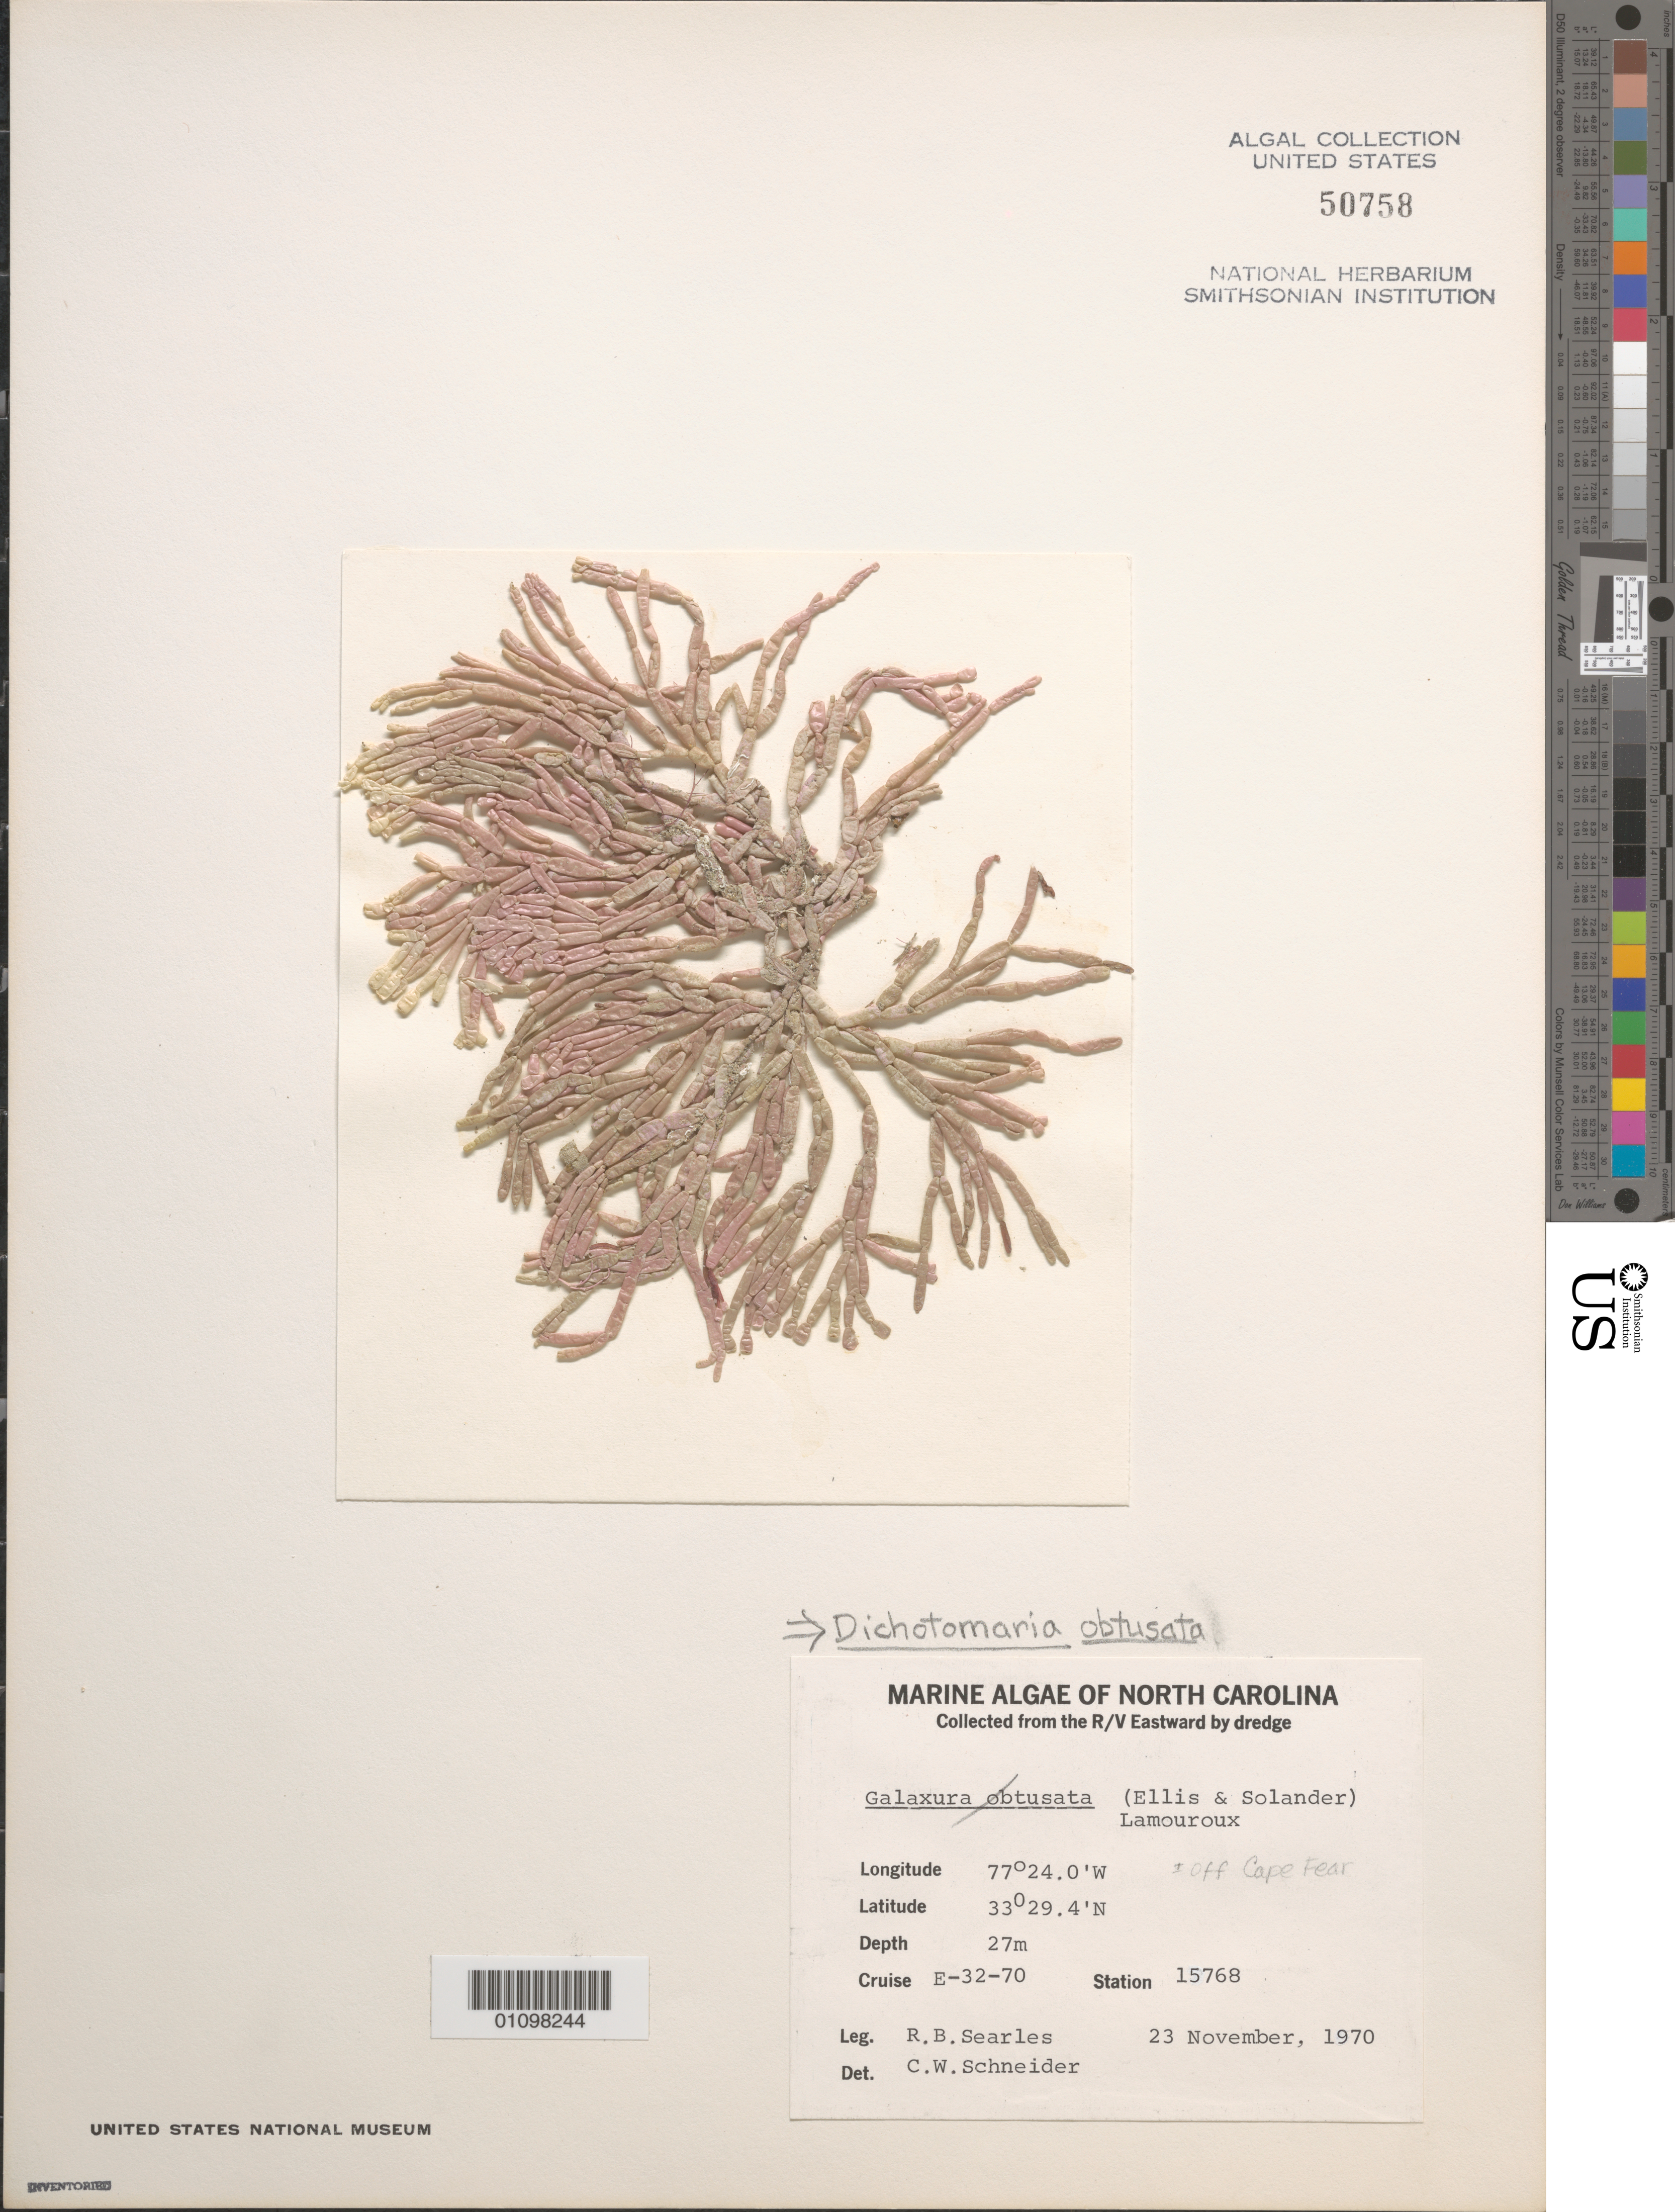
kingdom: Plantae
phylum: Rhodophyta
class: Florideophyceae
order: Nemaliales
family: Galaxauraceae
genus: Dichotomaria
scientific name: Dichotomaria obtusata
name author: (Ellis & Sol.) Lam.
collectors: R. Searles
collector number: Station 15768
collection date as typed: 23 Nov 1970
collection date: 1970-11-23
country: United States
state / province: North Carolina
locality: Off Cape Fear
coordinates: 33 29.4'N, 77 24.0'W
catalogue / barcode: US 50758